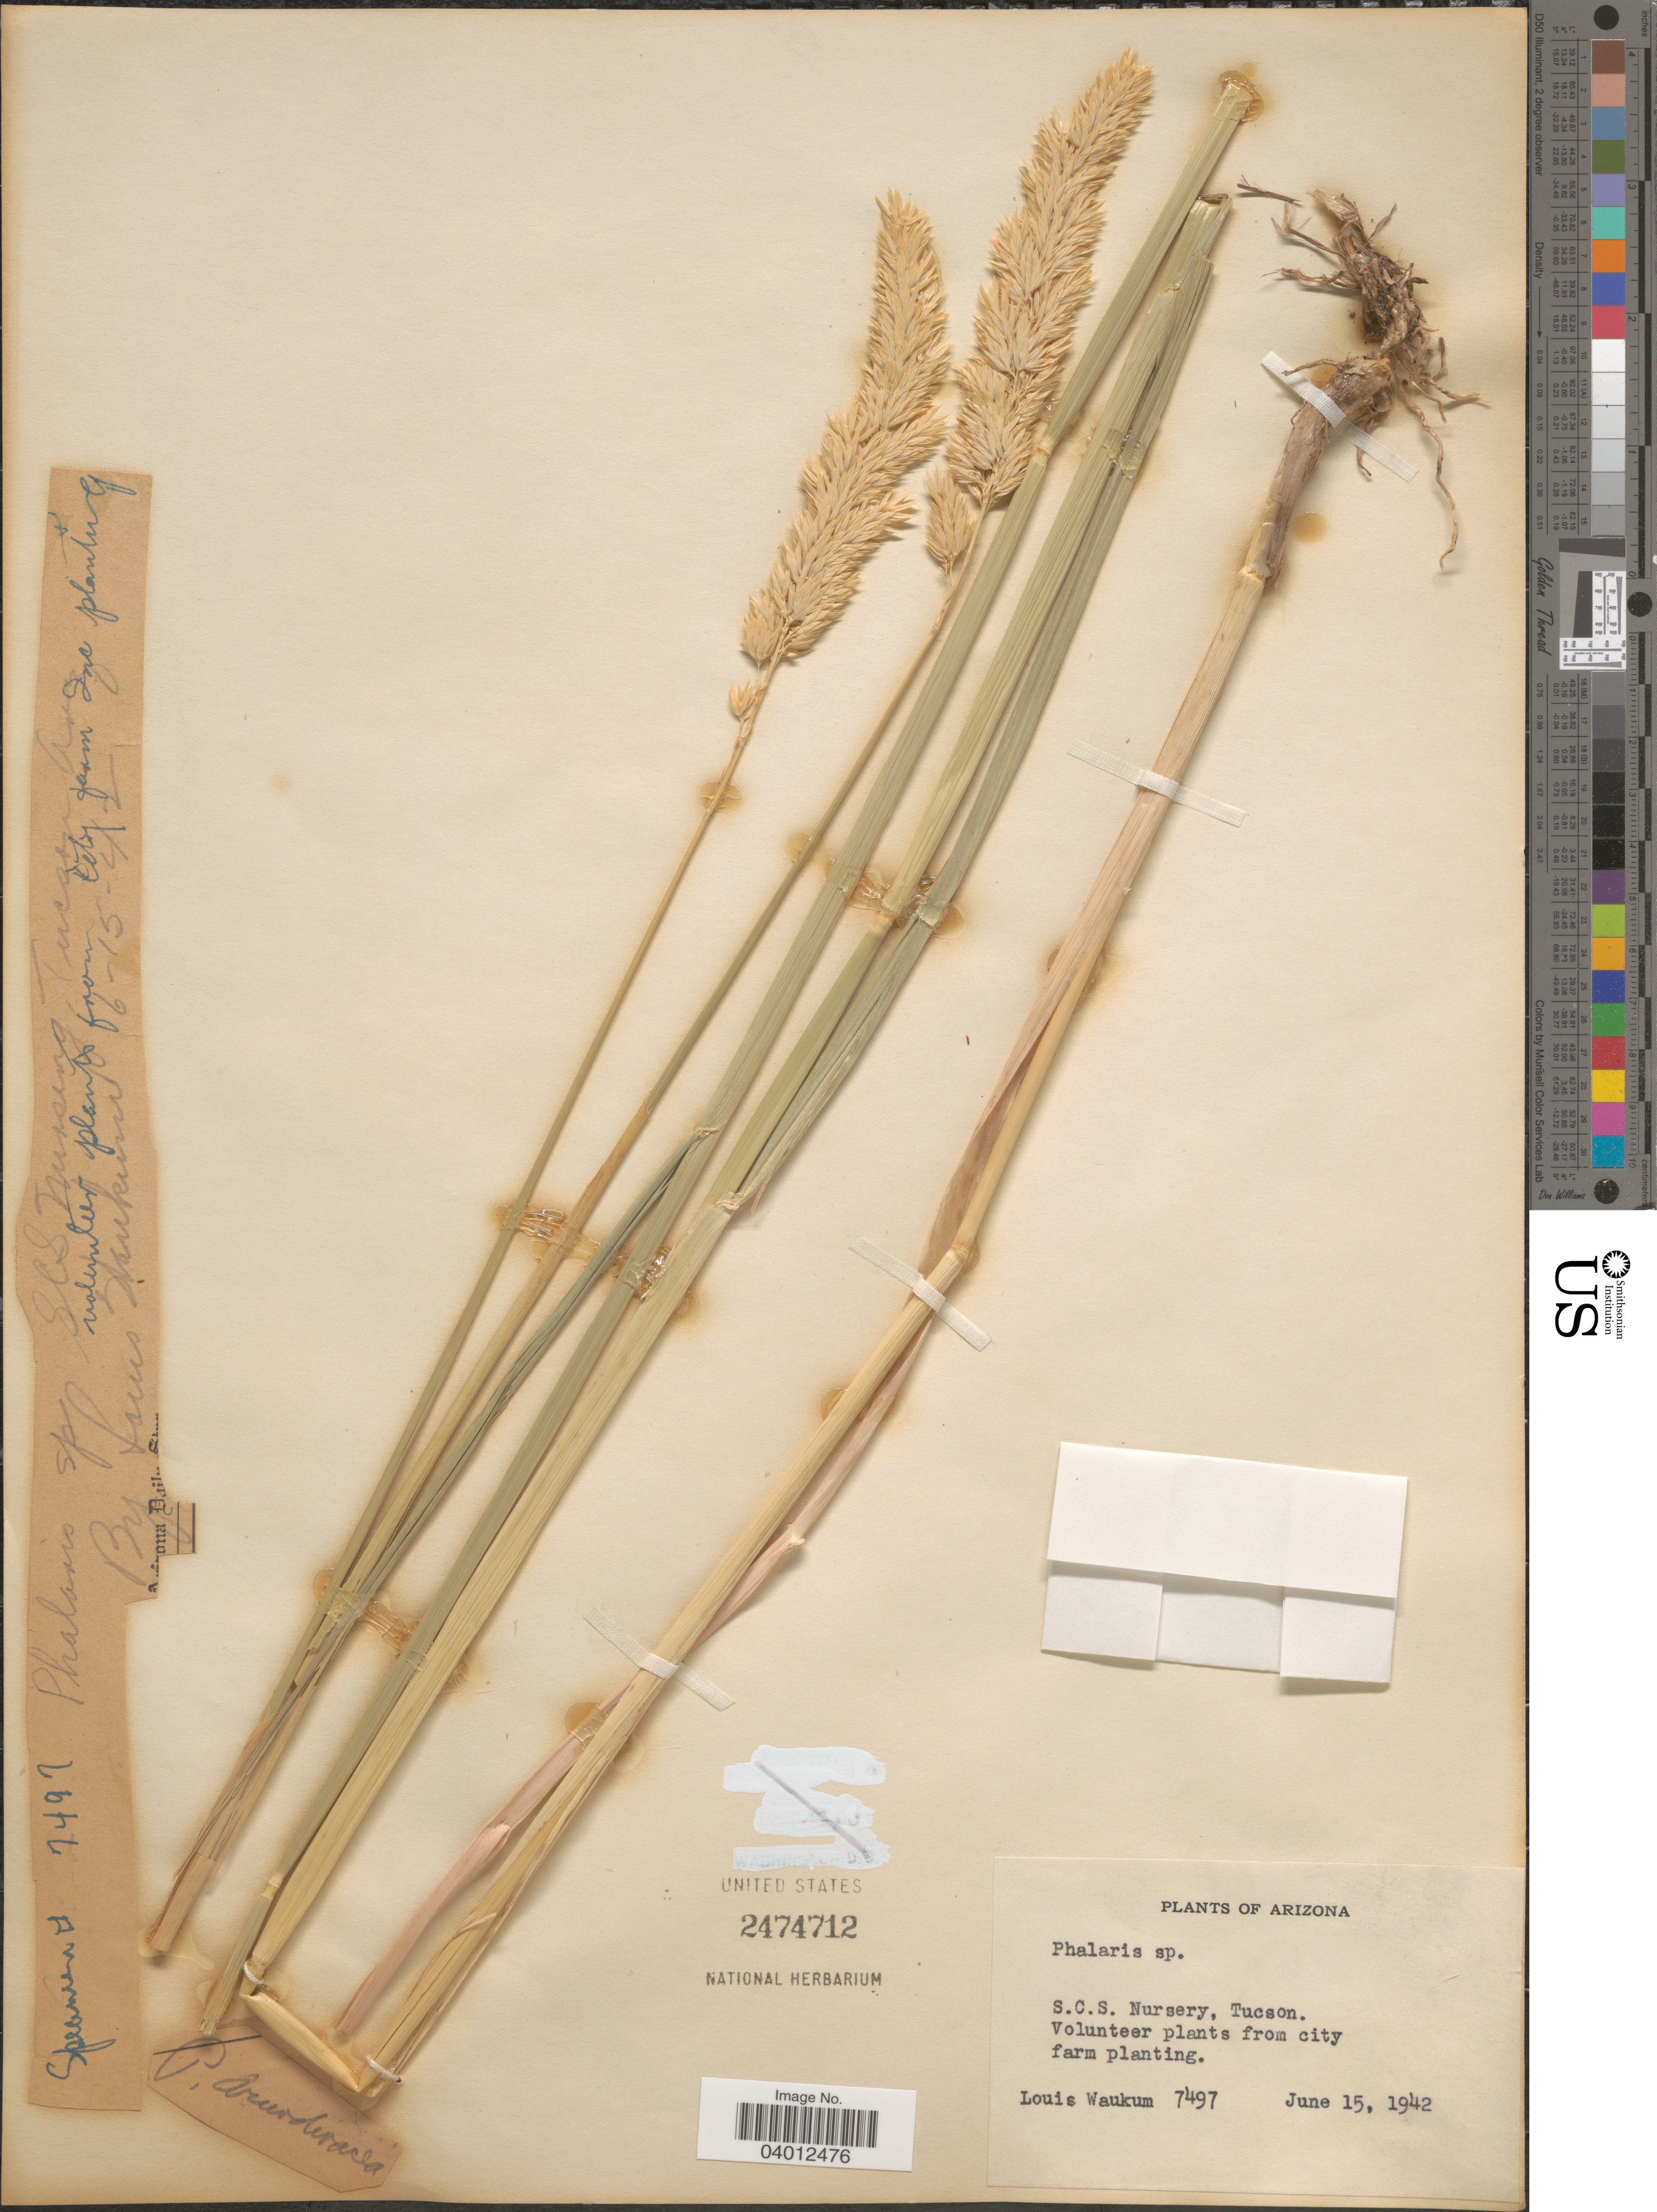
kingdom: Plantae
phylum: Tracheophyta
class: Liliopsida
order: Poales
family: Poaceae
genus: Phalaris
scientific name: Phalaris arundinacea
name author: L.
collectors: L. Waukum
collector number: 7497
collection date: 1942-06-15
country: United States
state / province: Arizona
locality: S.C.S. Nursery, Tucson.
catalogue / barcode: US 2474712